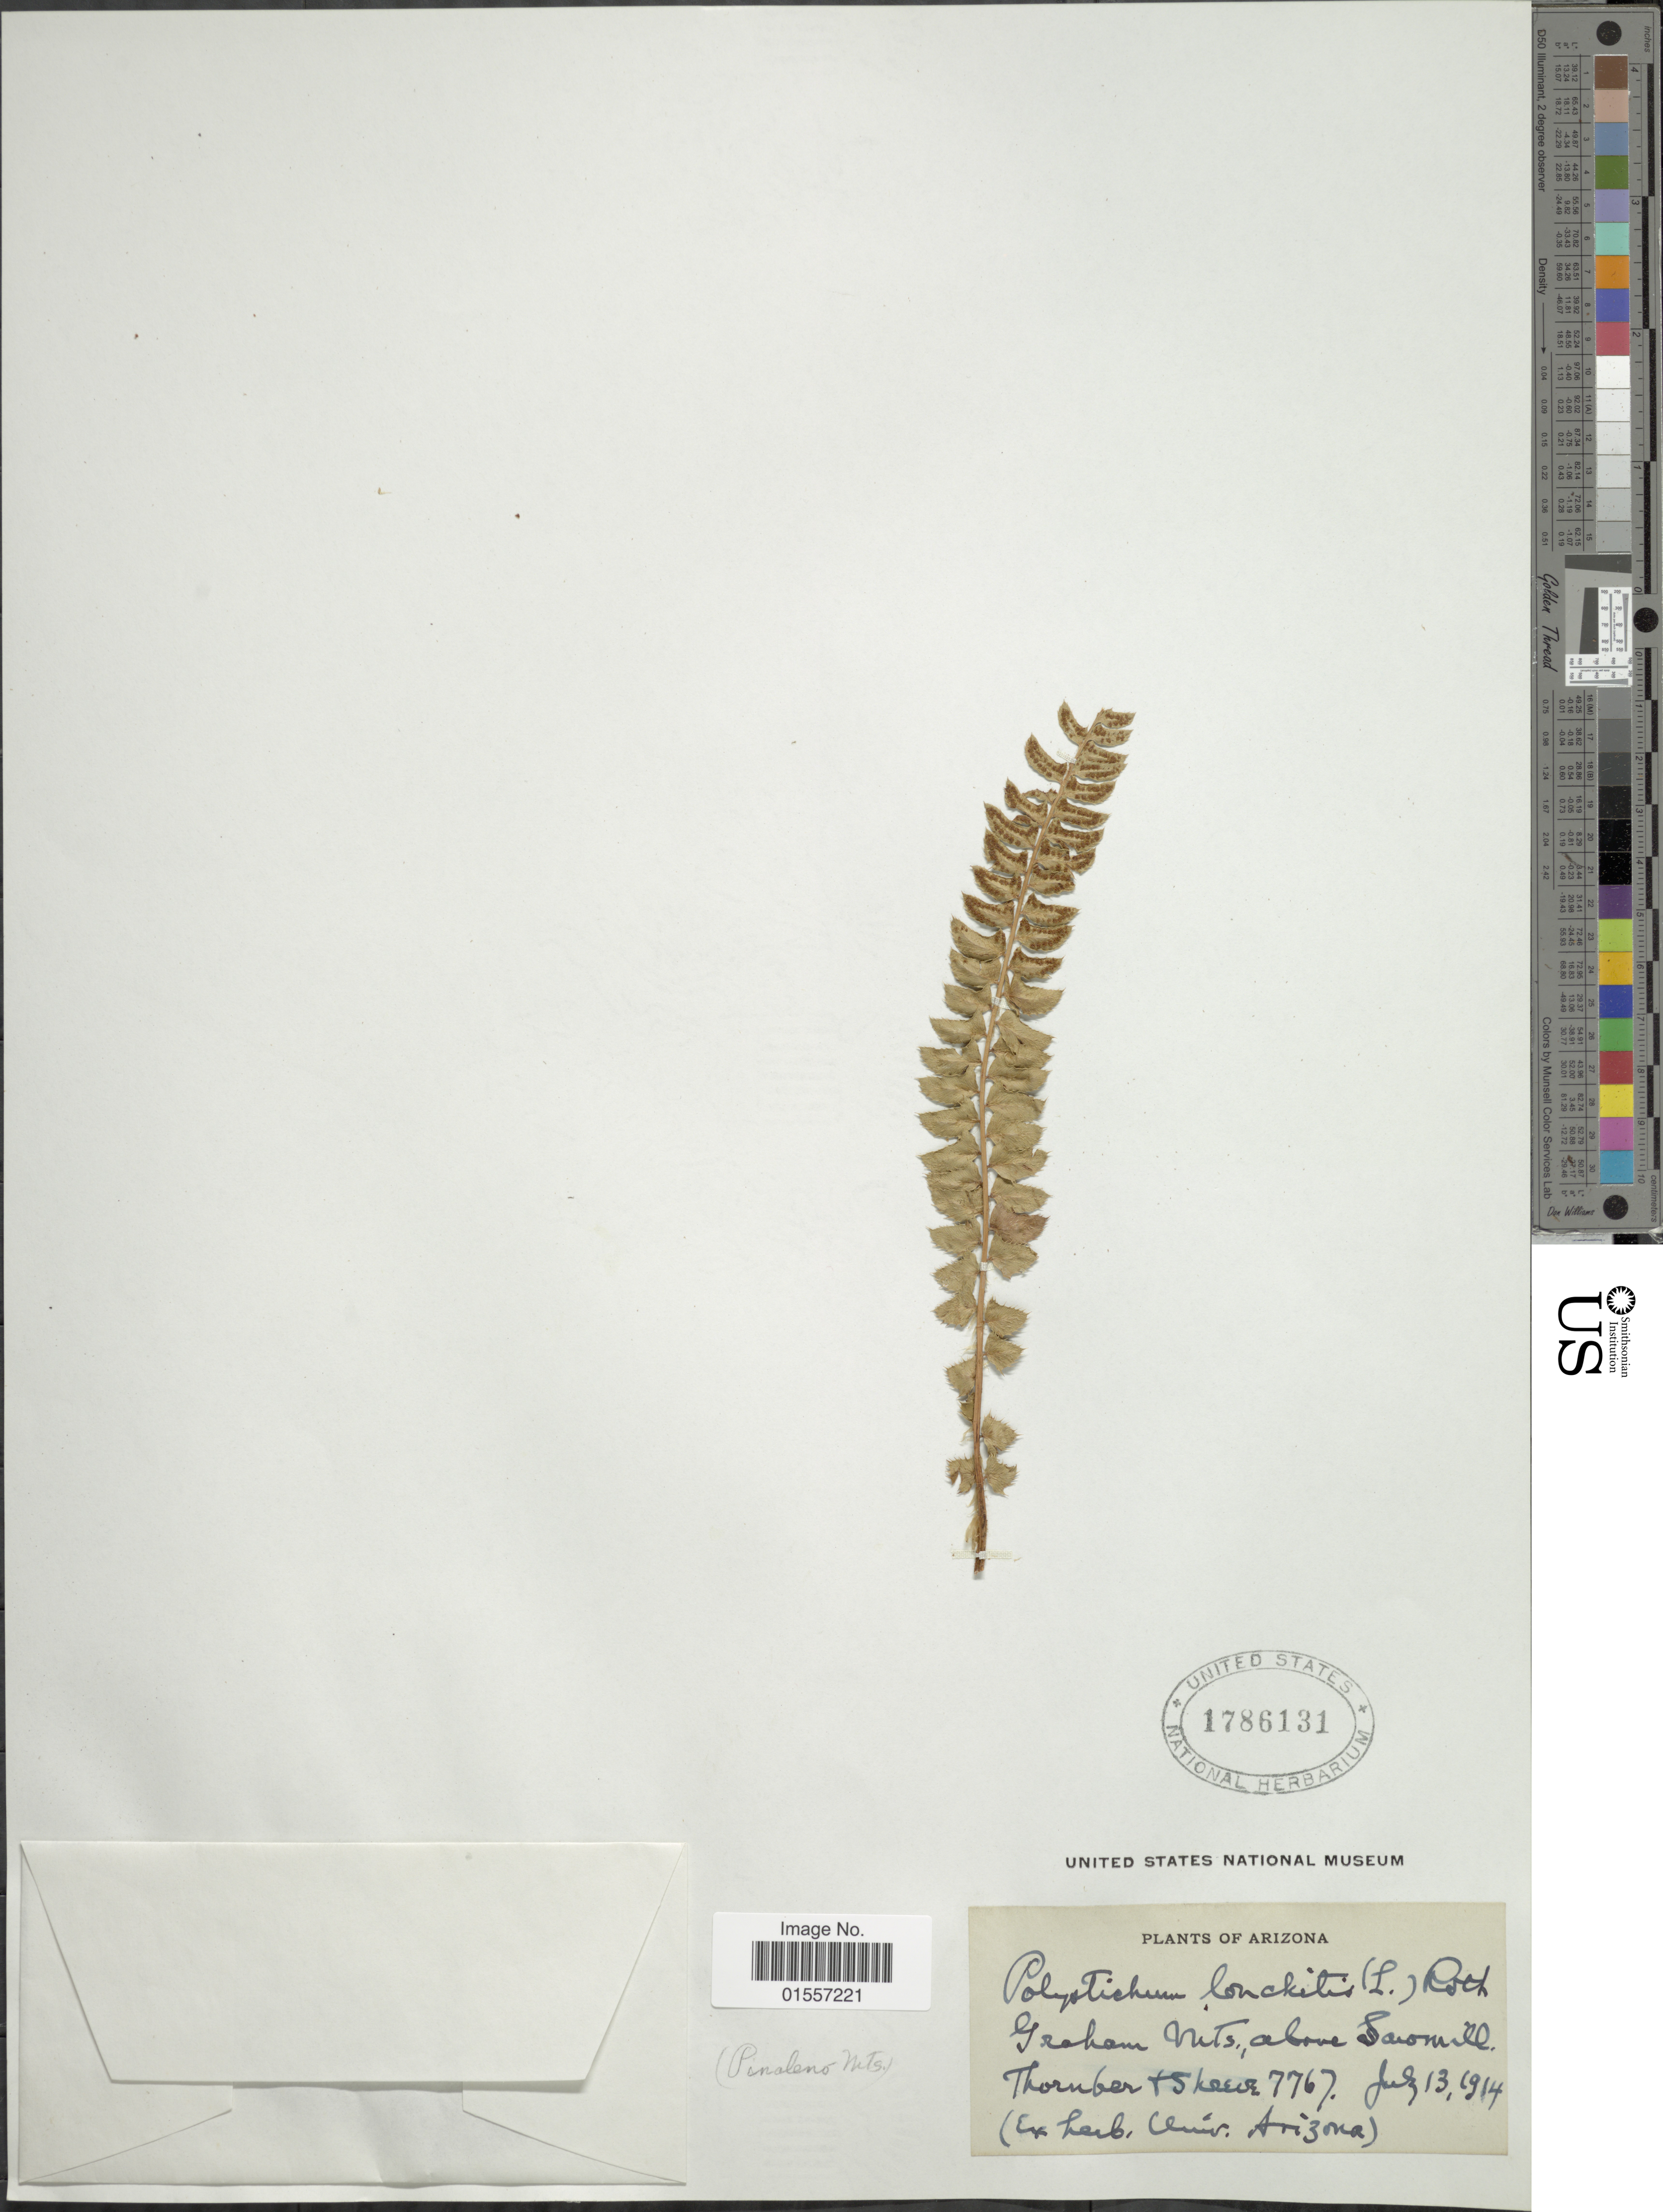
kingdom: Plantae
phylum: Tracheophyta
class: Polypodiopsida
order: Polypodiales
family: Dryopteridaceae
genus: Polystichum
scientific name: Polystichum lonchitis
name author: (Roth) L.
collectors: J. Thornber & Collector illegible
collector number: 7767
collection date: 1914-07-13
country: United States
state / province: Arizona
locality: Graham Mts., above Sawmill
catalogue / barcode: US 1786131